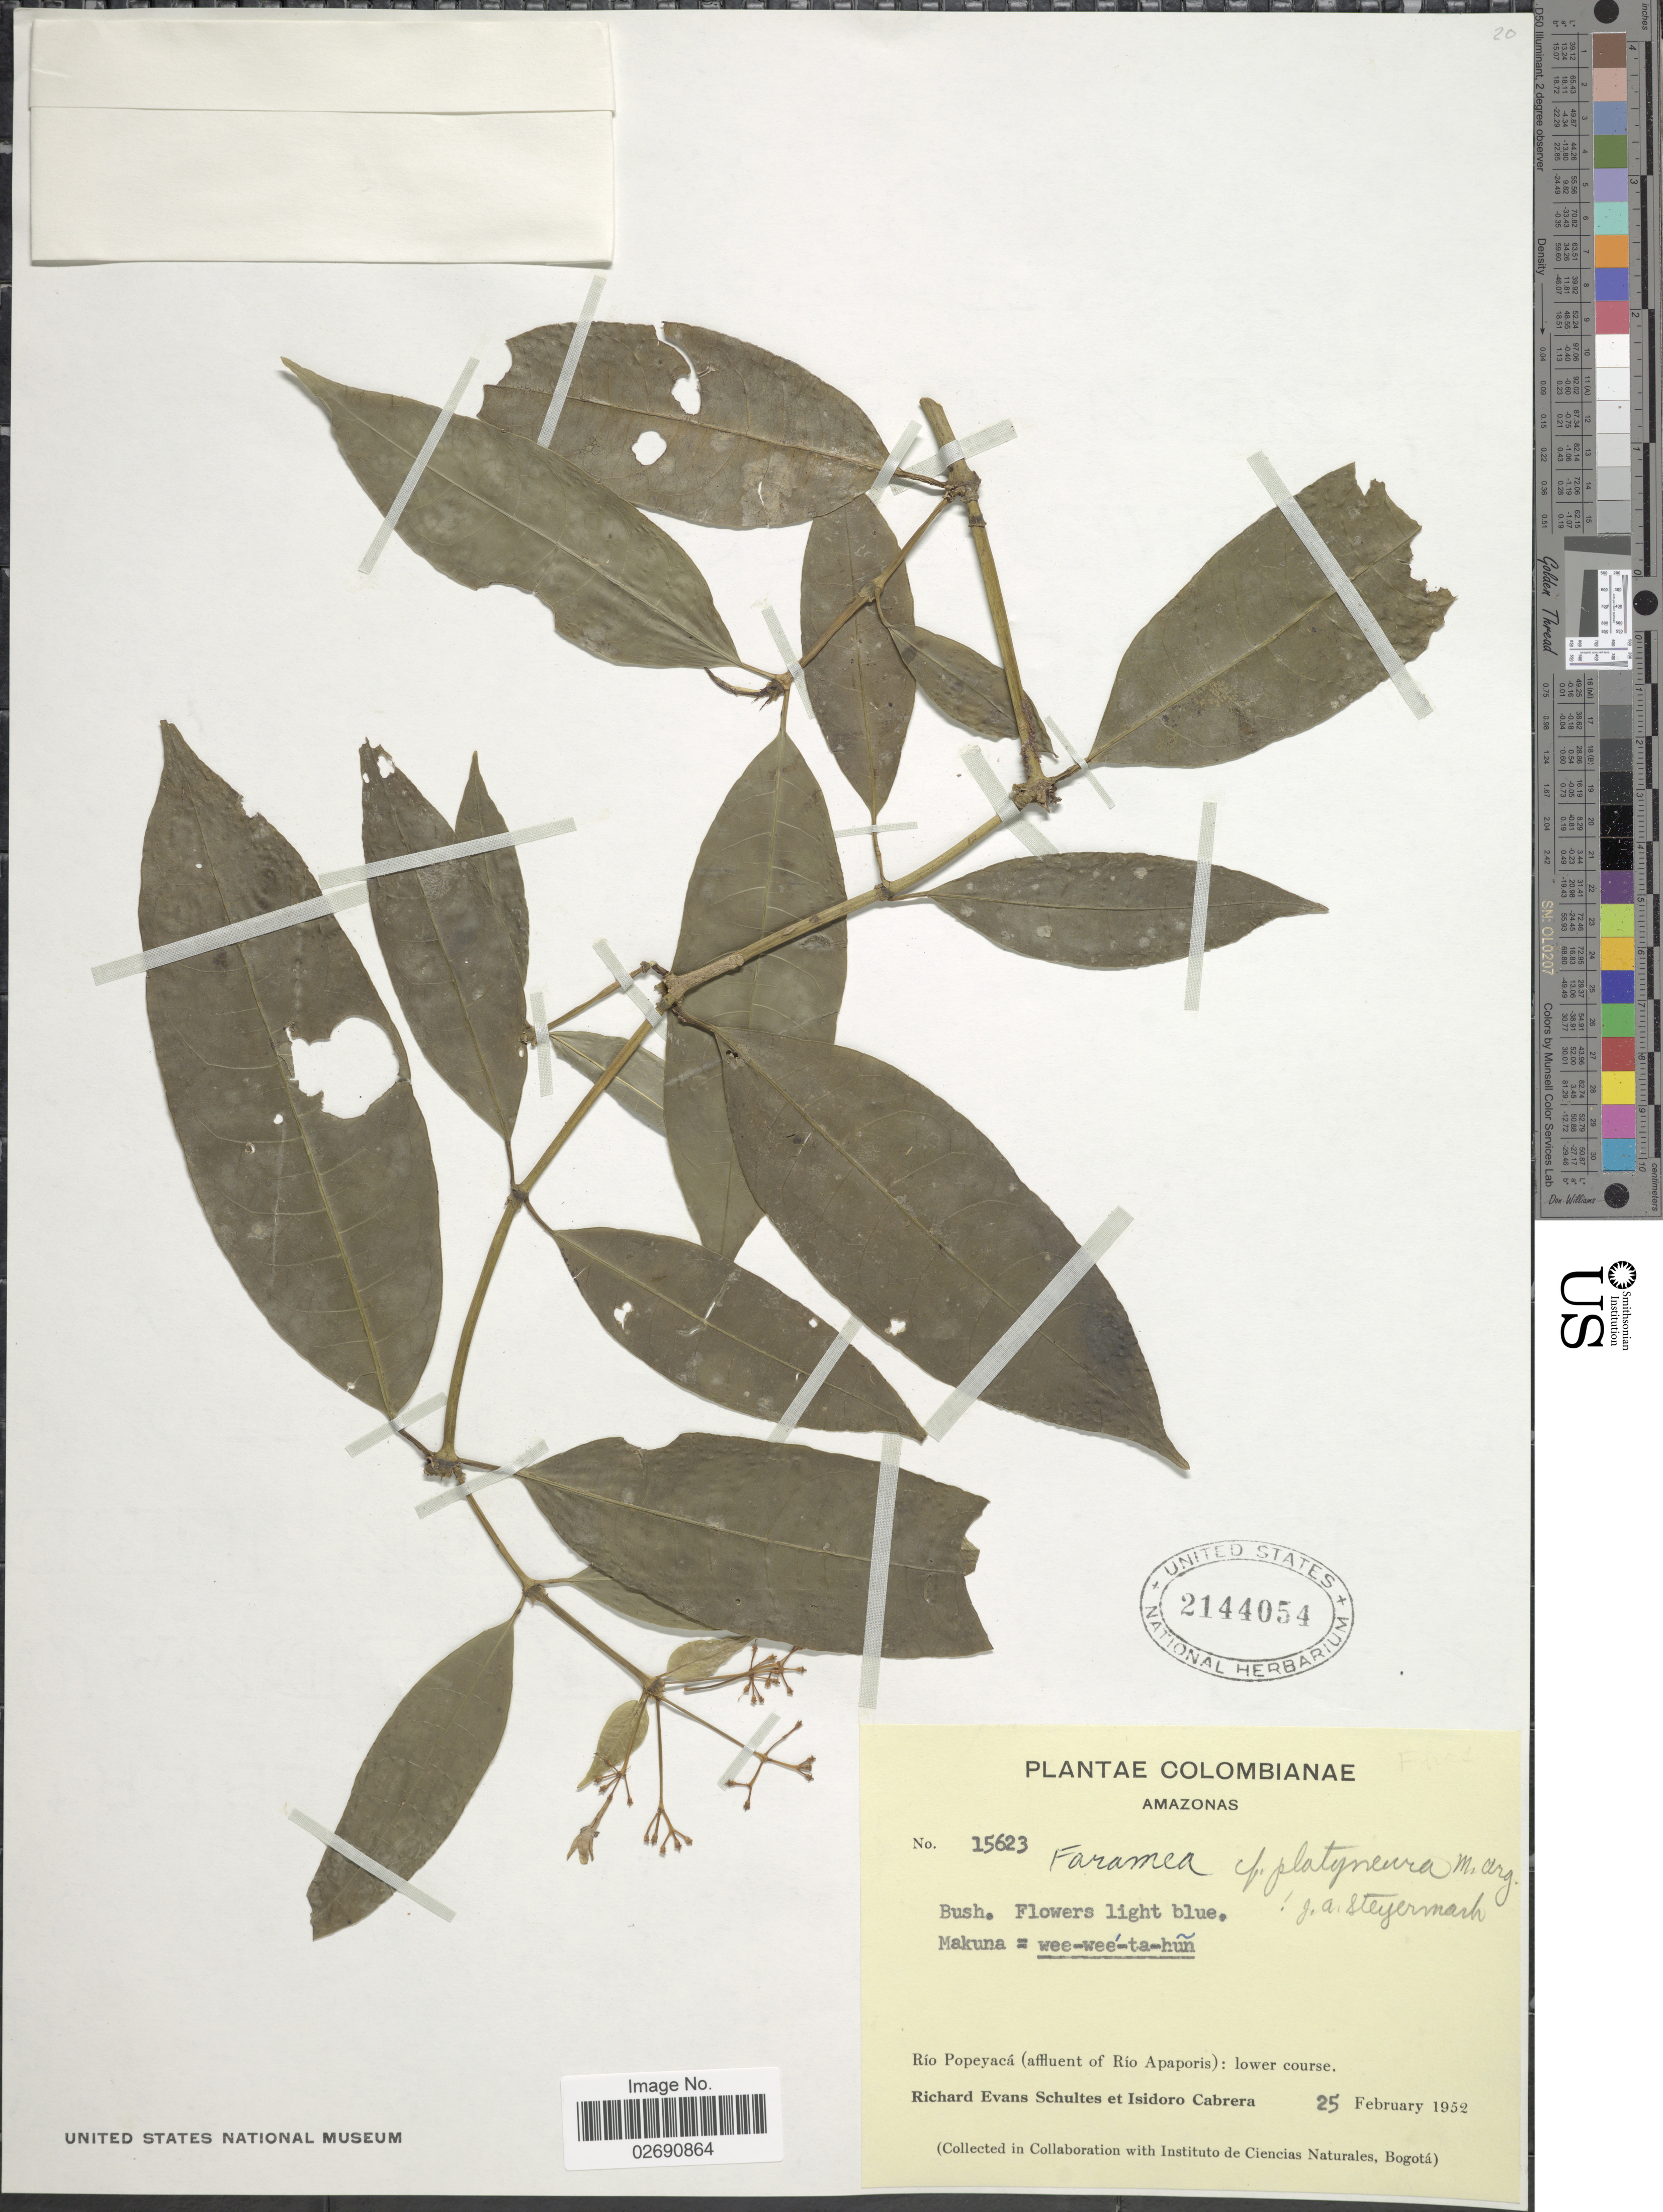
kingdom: Plantae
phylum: Tracheophyta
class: Magnoliopsida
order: Gentianales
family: Rubiaceae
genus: Faramea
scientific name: Faramea platyneura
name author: Müll. Arg.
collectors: R. E. Schultes & I. Cabrera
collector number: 15623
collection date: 1952-02-25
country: Colombia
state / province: Amazônas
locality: Rio Popeyaca (affluent of Rio Apaporis)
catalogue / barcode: US 2144054